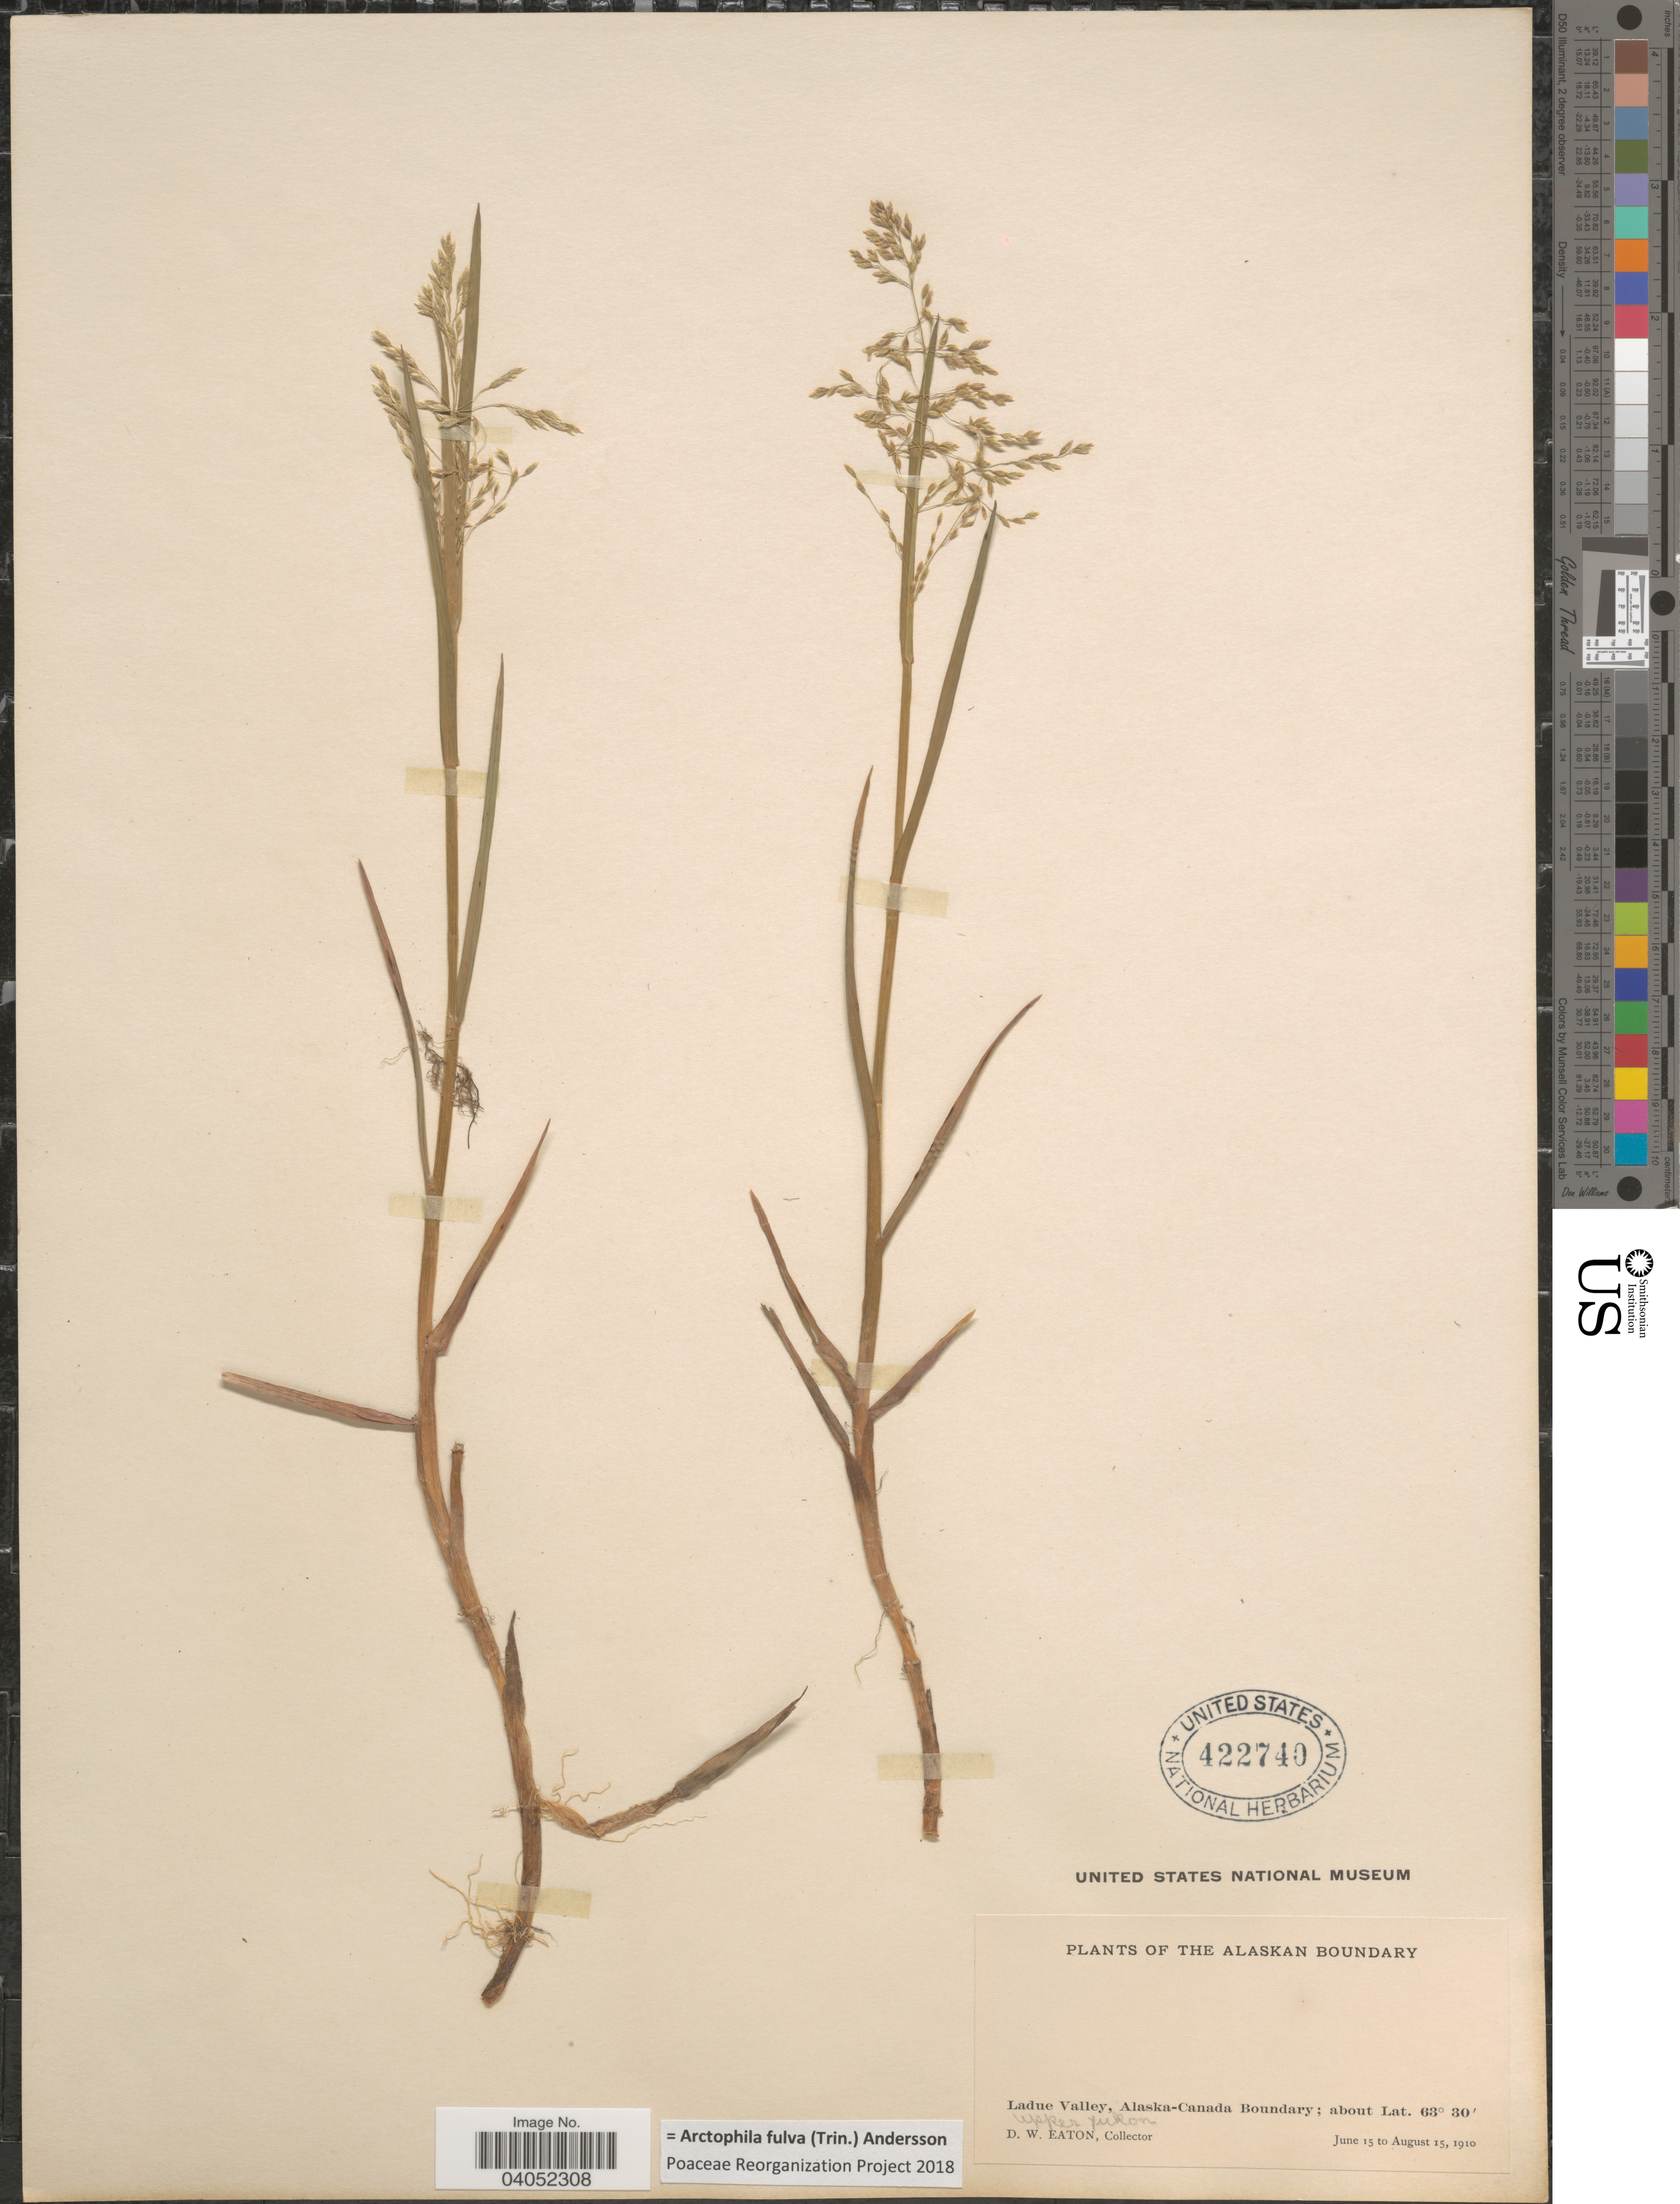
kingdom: Plantae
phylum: Tracheophyta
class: Liliopsida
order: Poales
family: Poaceae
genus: Arctophila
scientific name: Arctophila fulva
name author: (Trin.) Andersson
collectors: D. Eaton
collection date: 1910-06-15/1910-08-15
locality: Alaskan Boundary. Ladue Valley, Alaska-Canada Boundary; Upper Yukon.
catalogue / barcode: US 422740